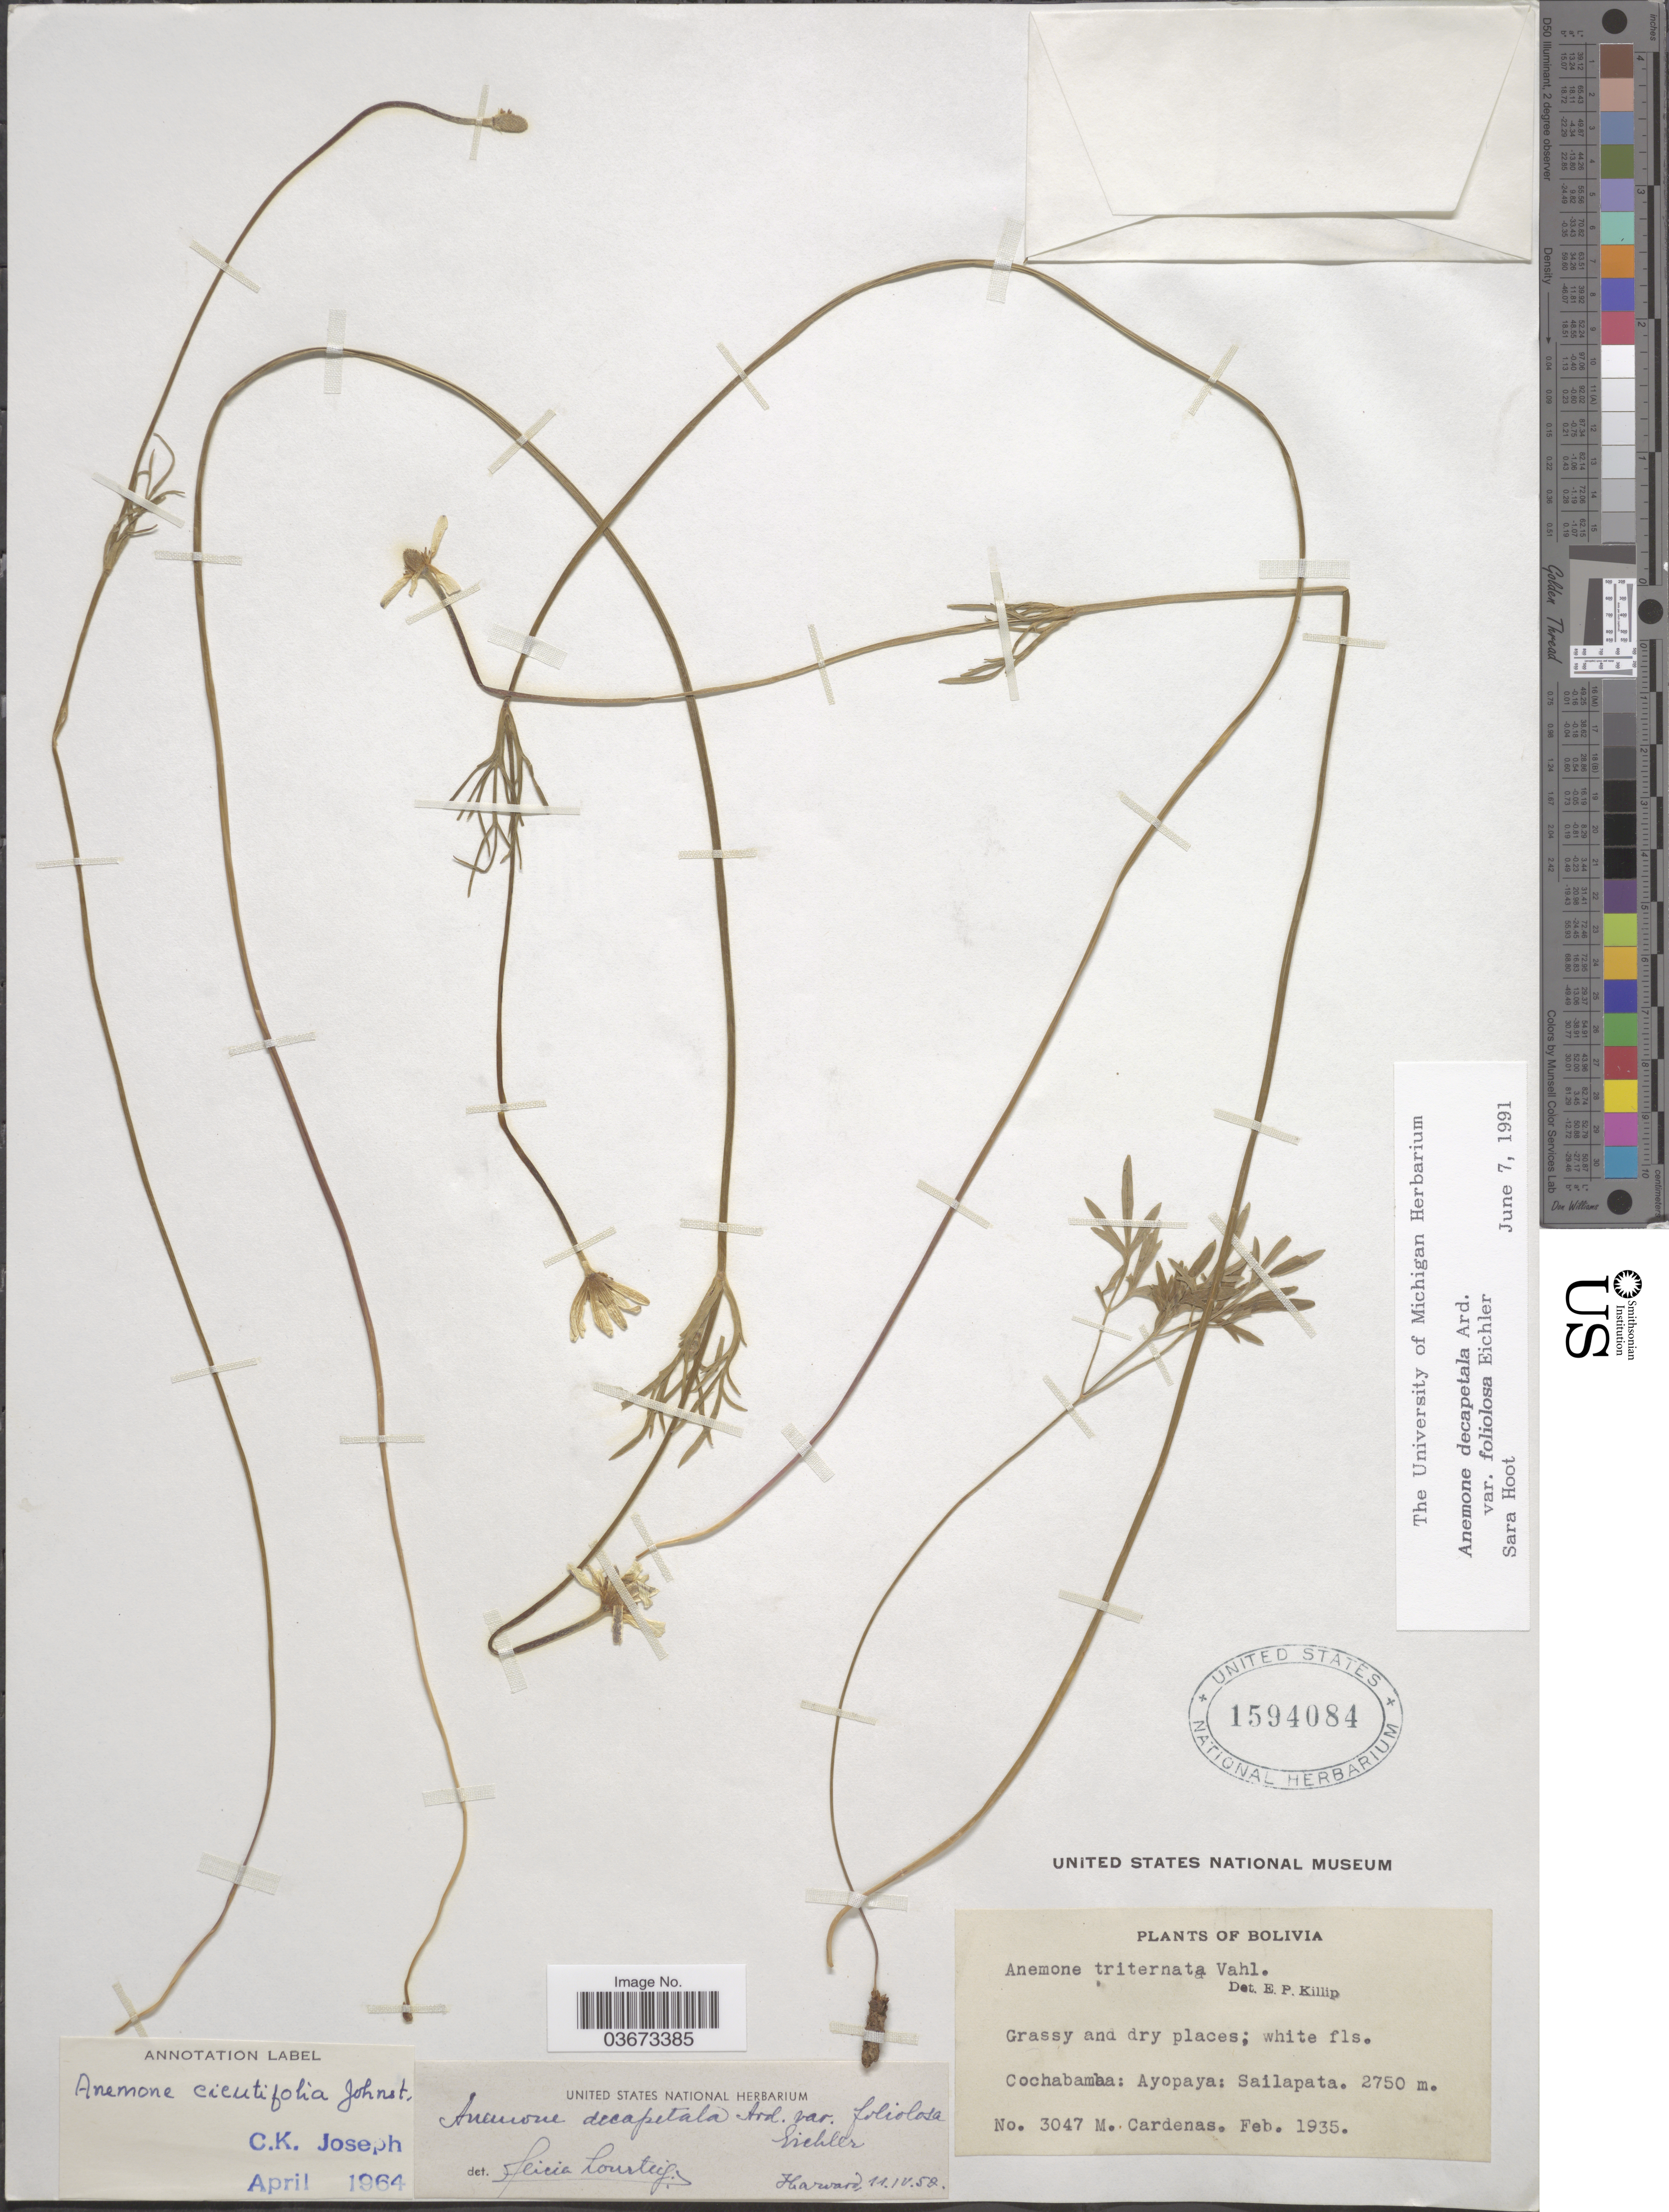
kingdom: Plantae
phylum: Tracheophyta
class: Magnoliopsida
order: Ranunculales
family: Ranunculaceae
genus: Anemone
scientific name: Anemone cicutifolia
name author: I.M. Johnst.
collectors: M. Cárdenas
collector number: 3047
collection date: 1935-02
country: Bolivia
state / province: Cochabamba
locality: Ayopaya: Sailapata.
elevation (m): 2750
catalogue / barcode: US 1594084